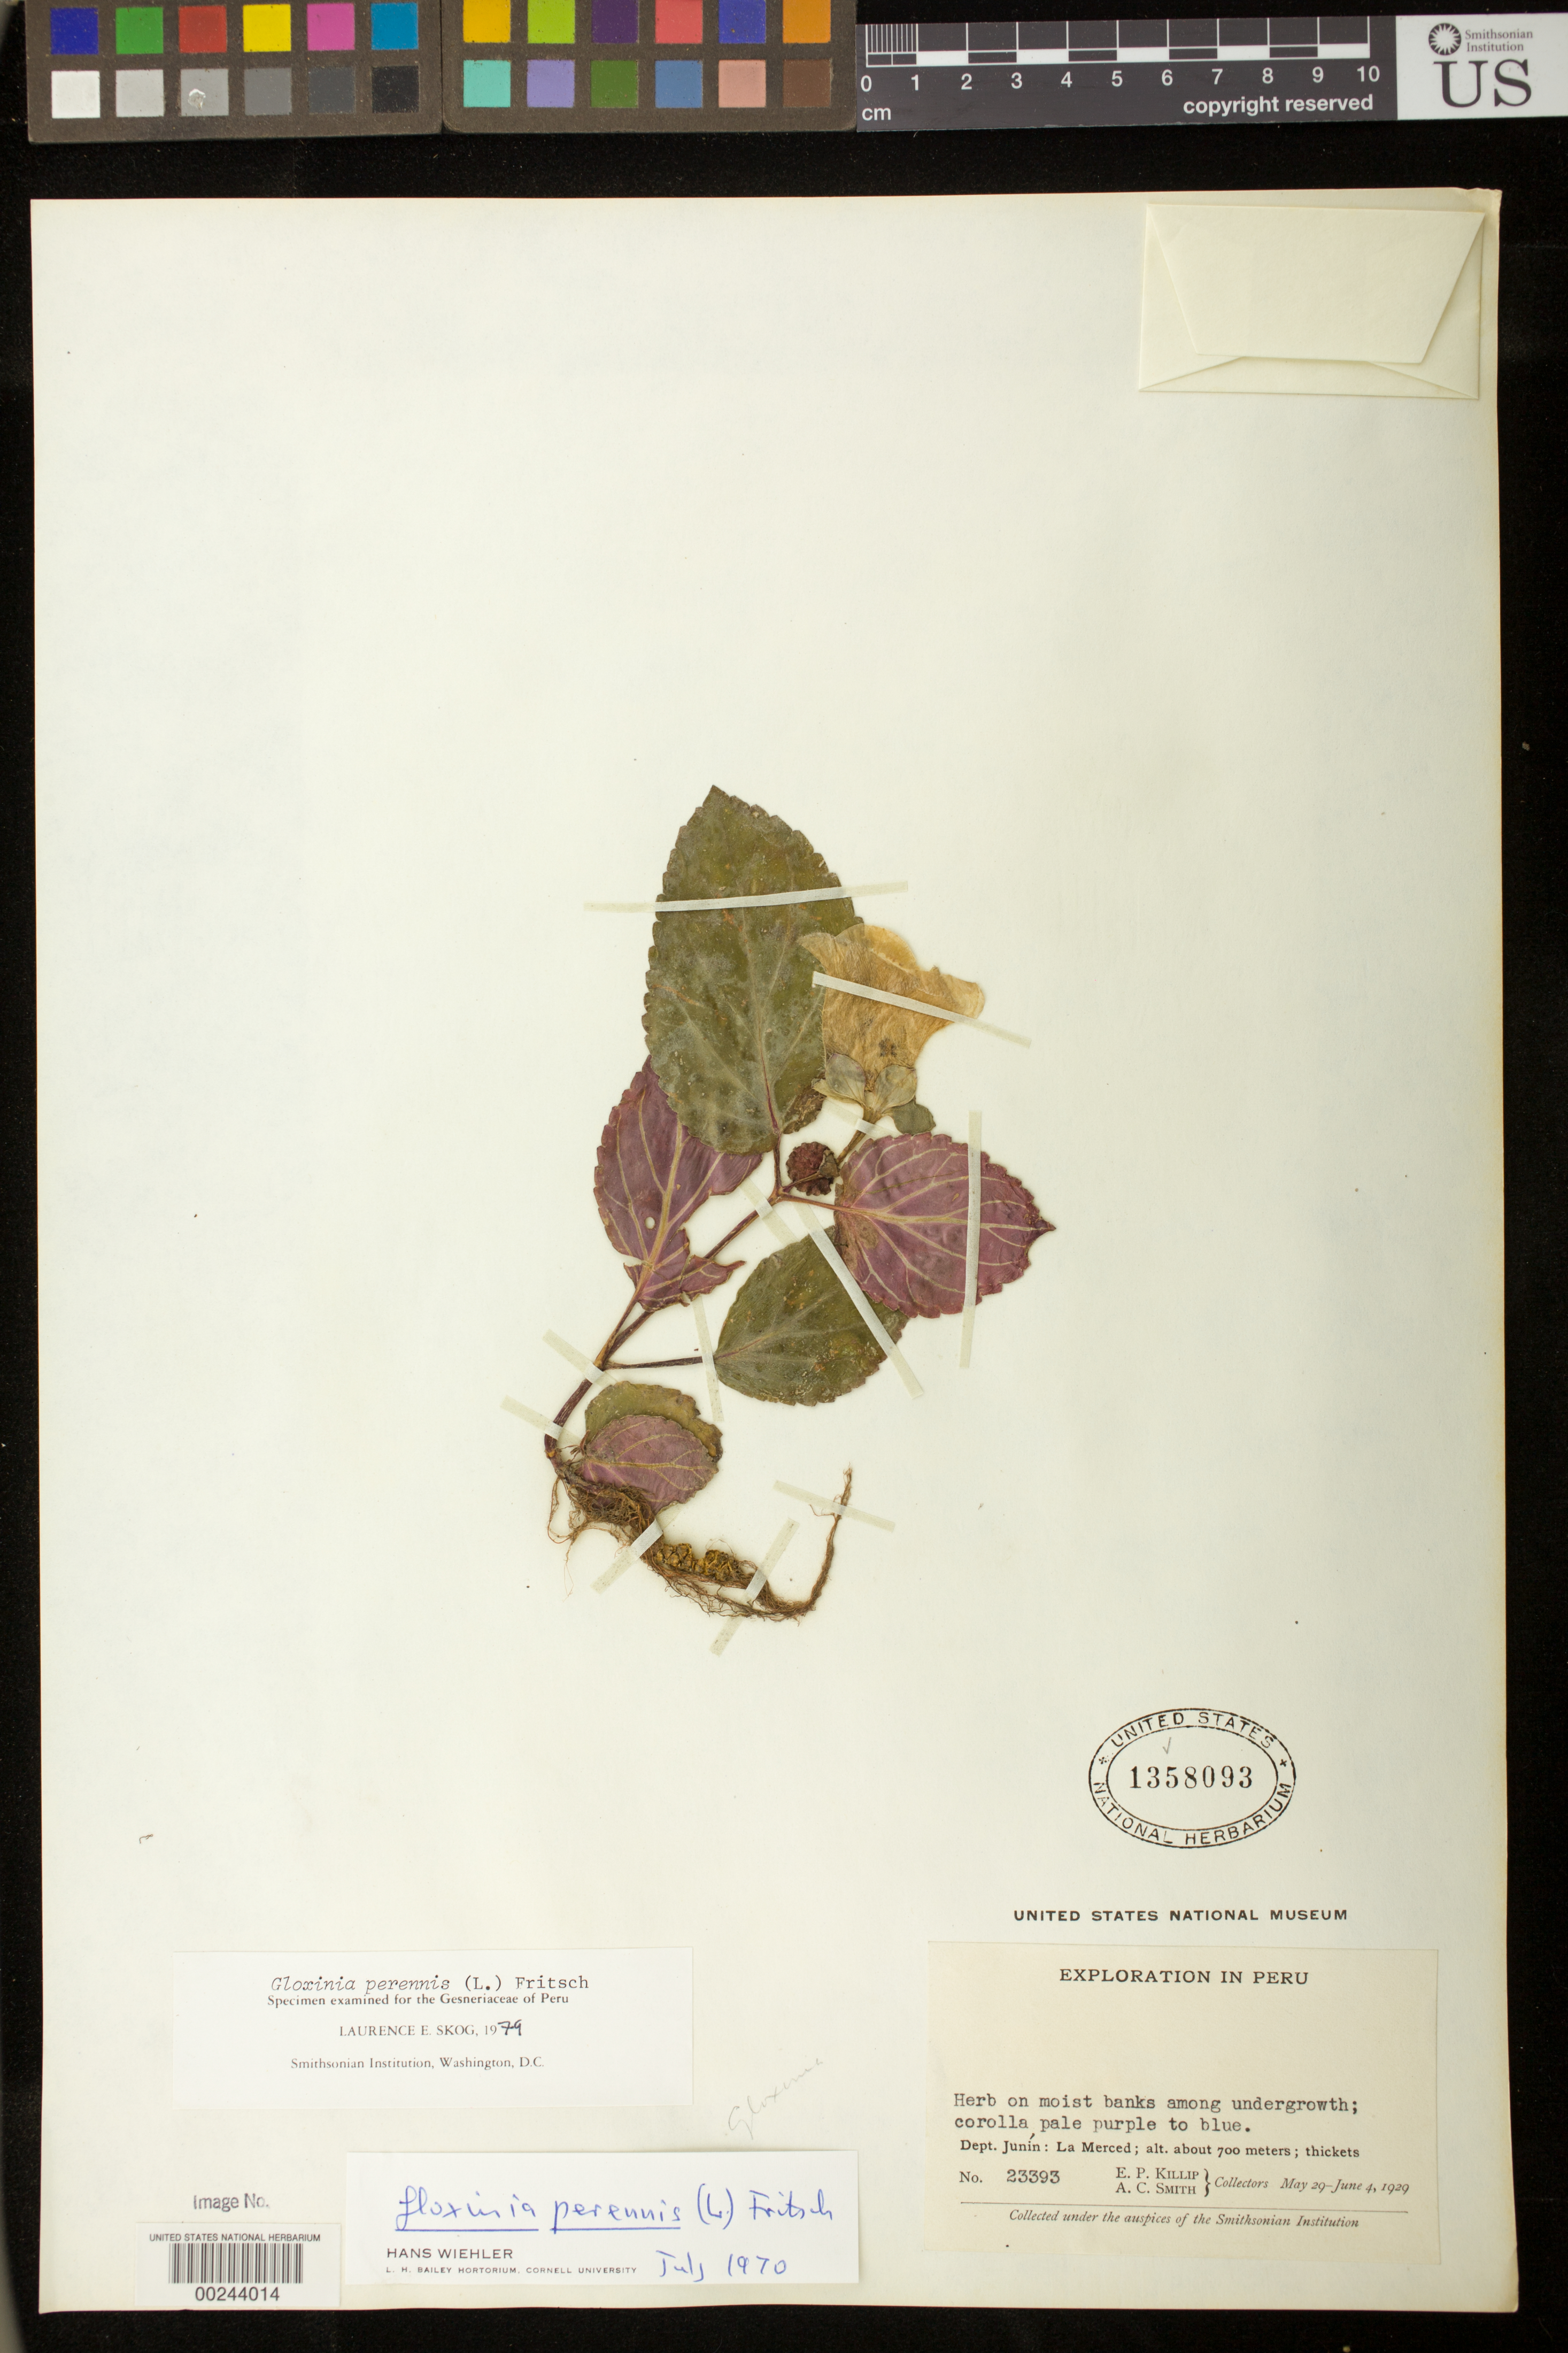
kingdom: Plantae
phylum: Tracheophyta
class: Magnoliopsida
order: Lamiales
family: Gesneriaceae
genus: Gloxinia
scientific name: Gloxinia perennis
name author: (L.) Fritsch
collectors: E. P. Killip & A. C. Smith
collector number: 23393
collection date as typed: May-Jun 1929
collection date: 1929-05/1929-06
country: Peru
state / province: Junín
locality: La Merced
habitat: Thickets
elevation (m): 700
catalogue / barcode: US 1358093